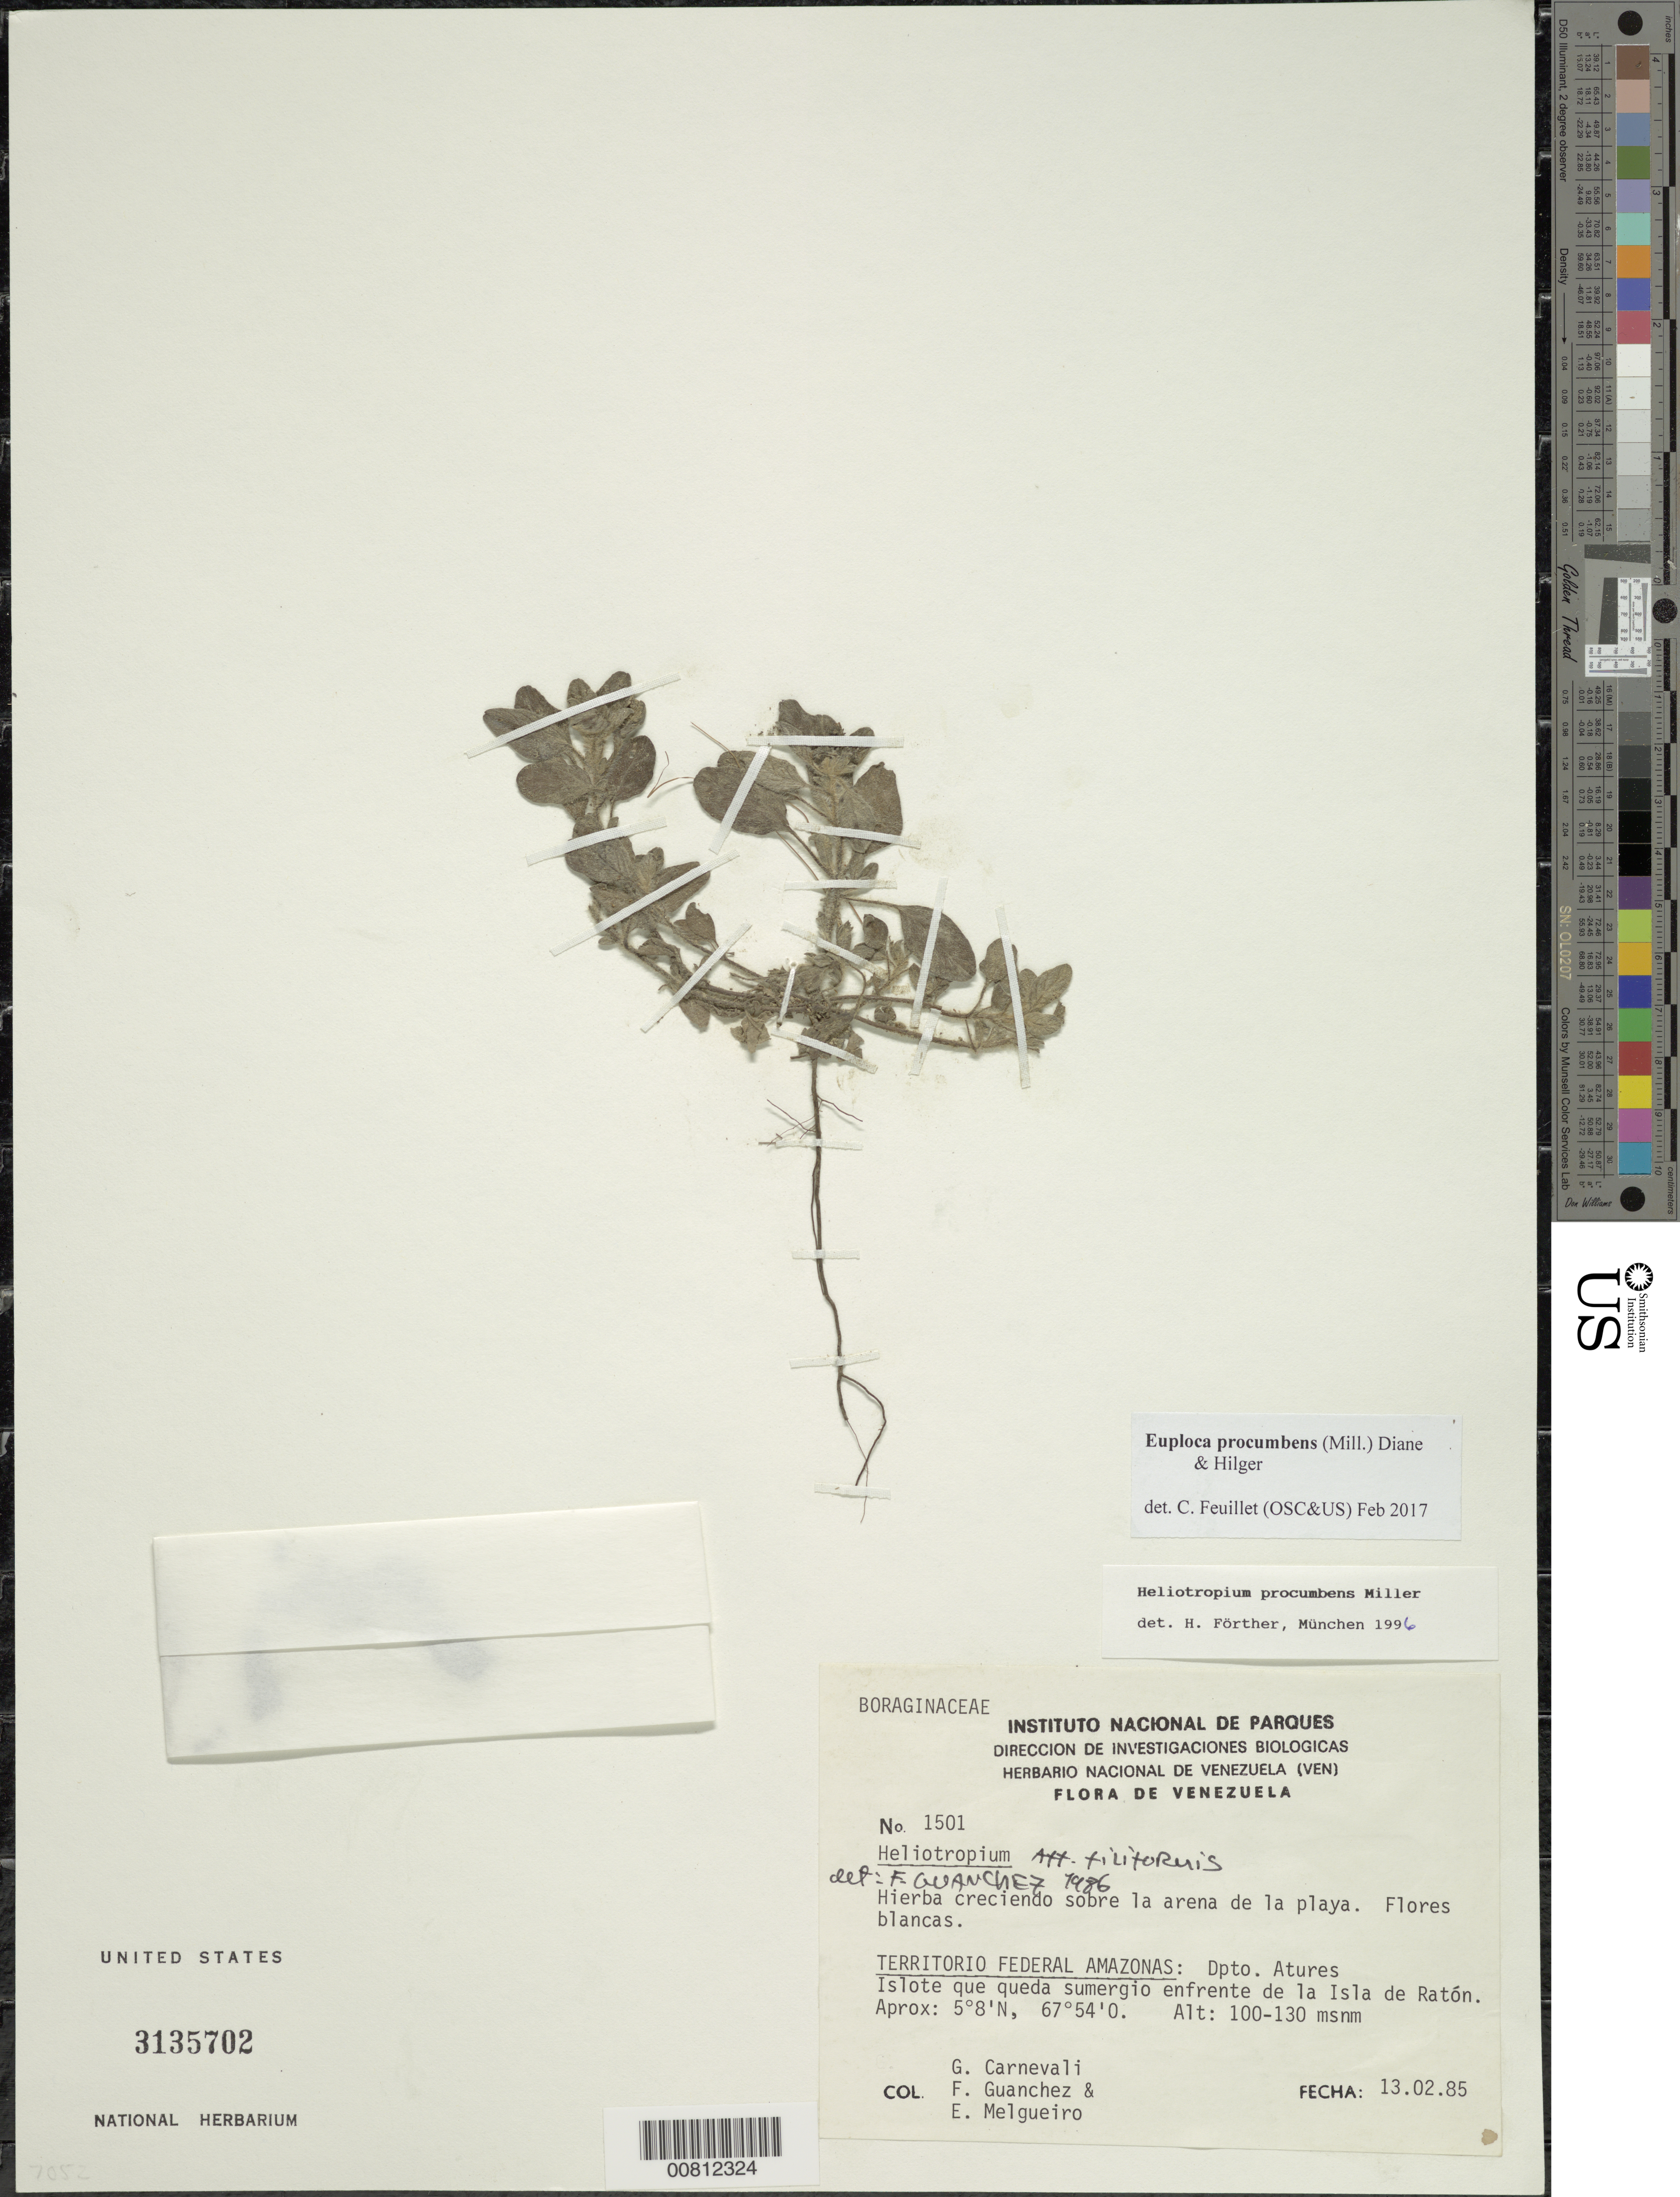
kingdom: Plantae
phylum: Tracheophyta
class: Magnoliopsida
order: Boraginales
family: Heliotropiaceae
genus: Heliotropium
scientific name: Heliotropium procumbens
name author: Mill.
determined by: Fôrther, H.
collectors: G. Carnevali, F. Guánchez M. & E. Melgueiro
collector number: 1501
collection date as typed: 13-Feb-85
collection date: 1985-02-13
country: Venezuela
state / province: Amazonas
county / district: Atures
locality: Isla Ratón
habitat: Isolte que queda sumergido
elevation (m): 100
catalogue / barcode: US 3135702